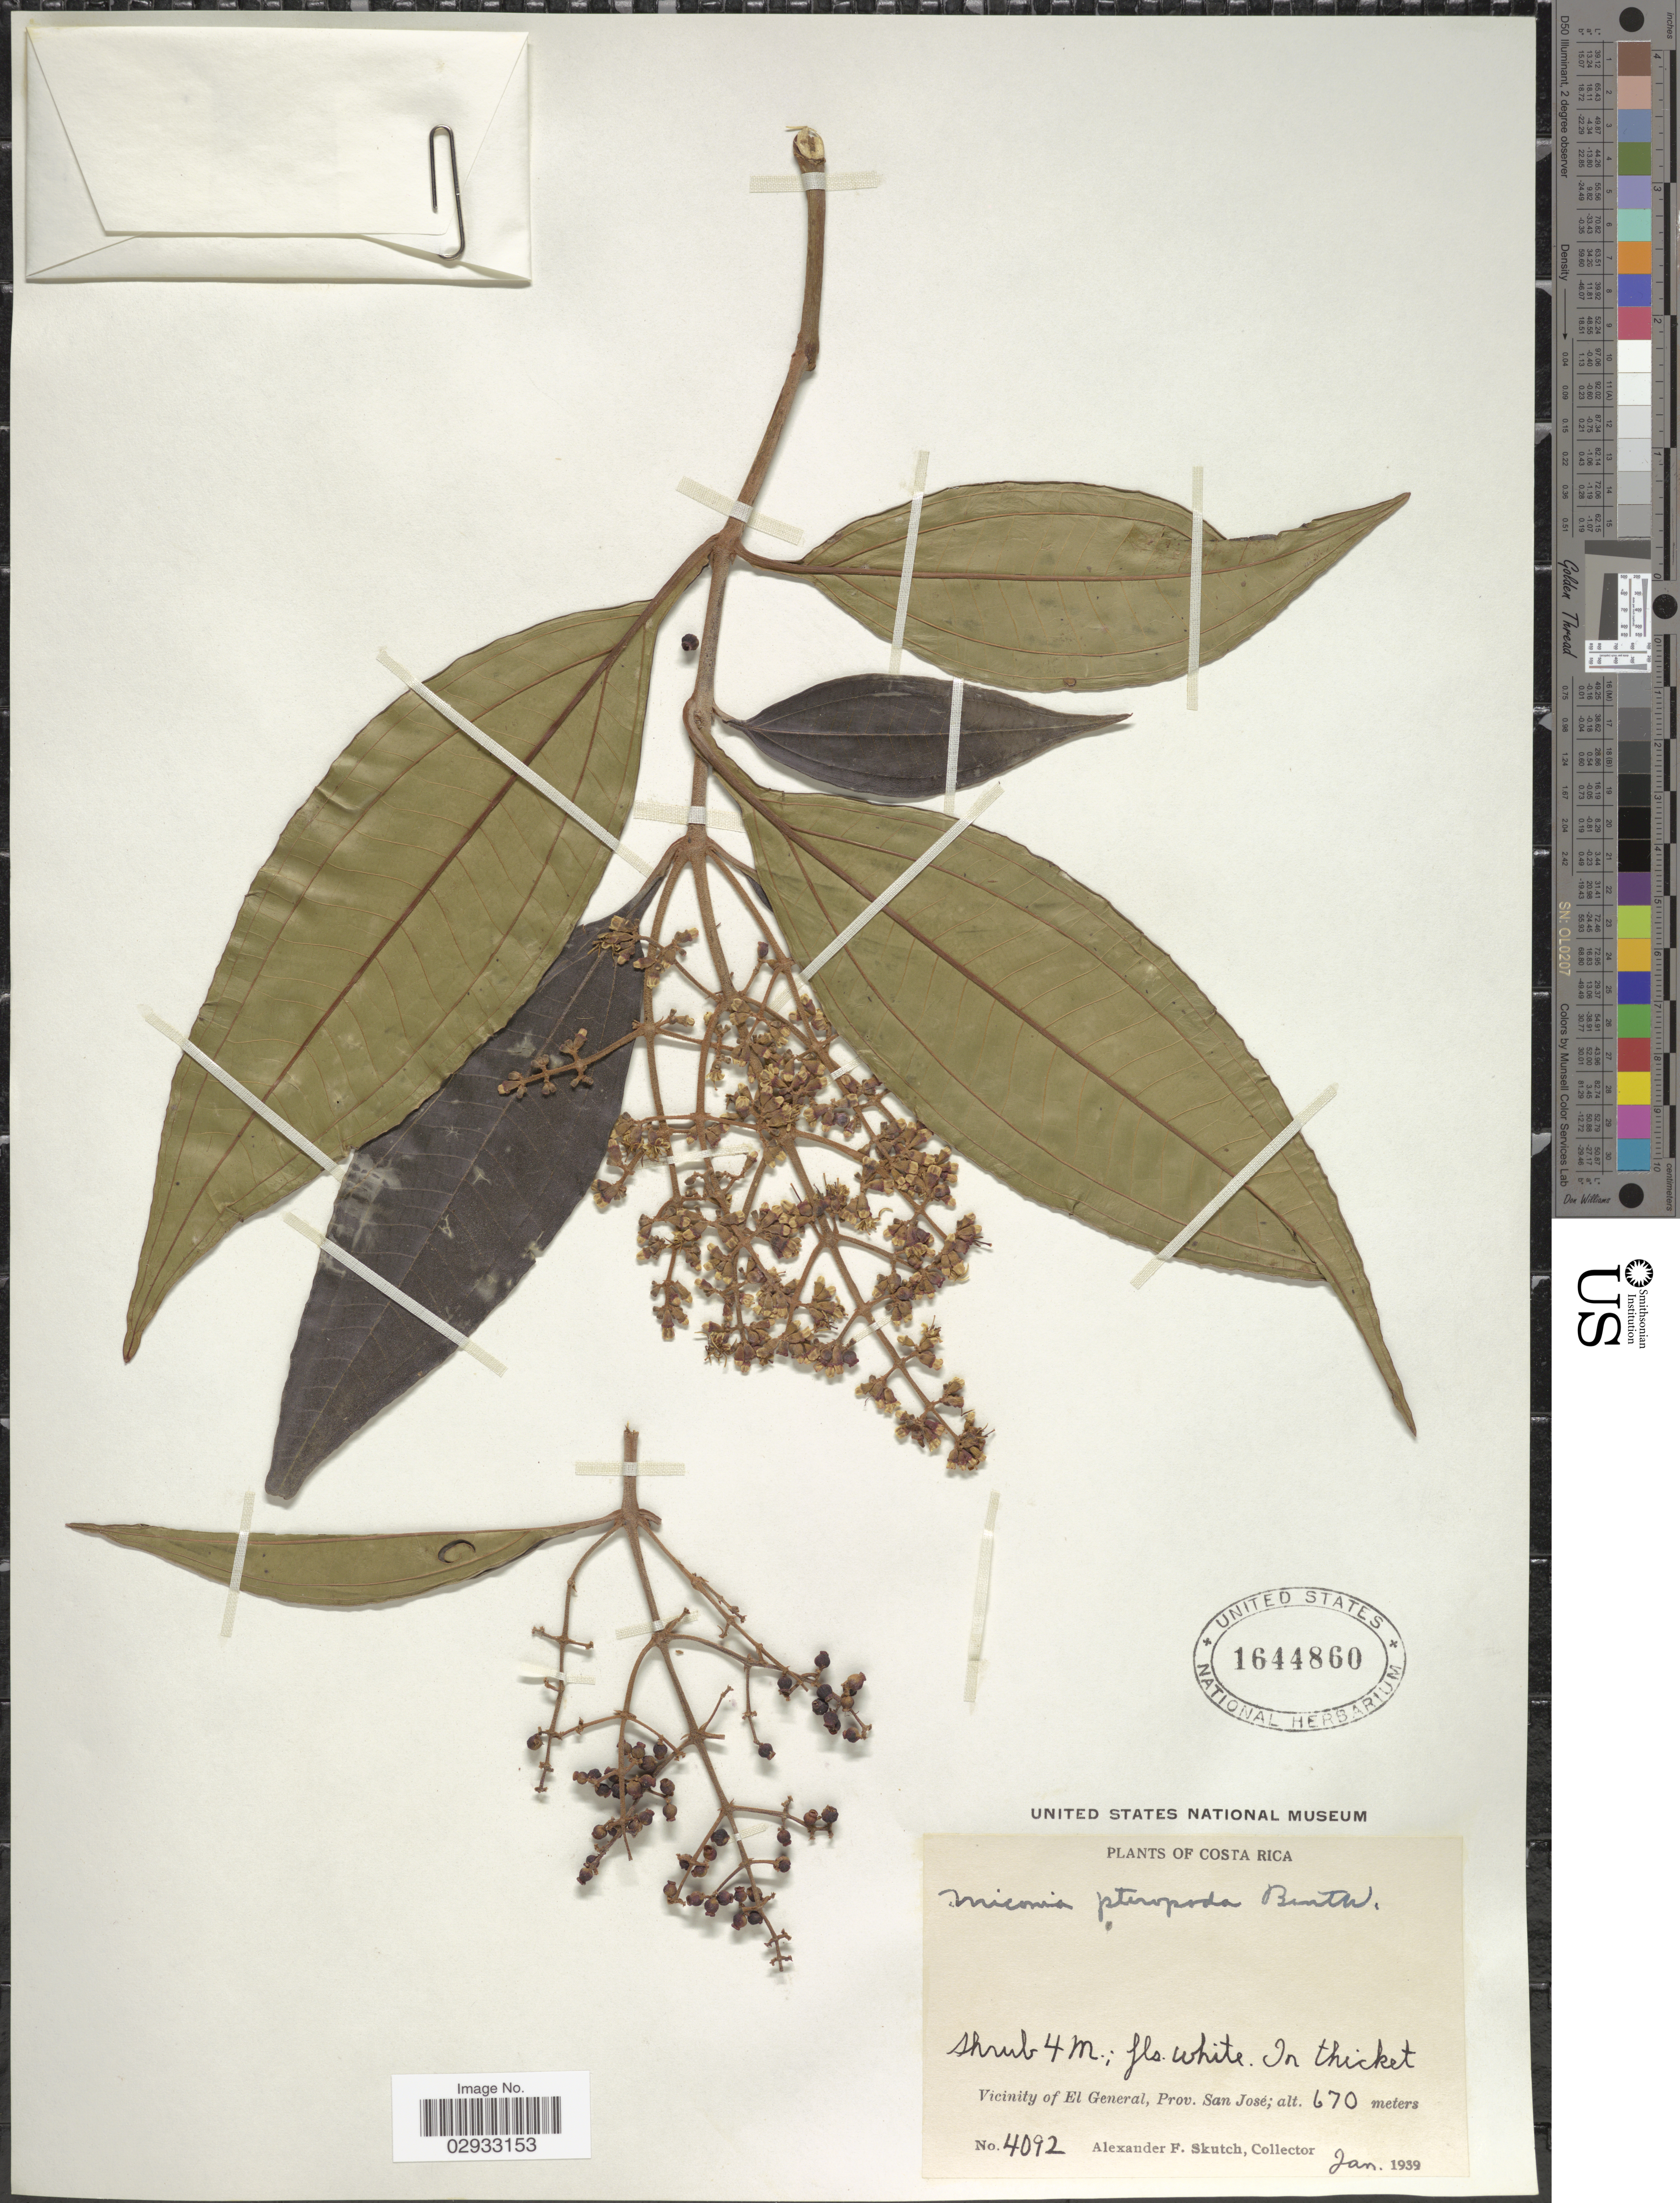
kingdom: Plantae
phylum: Tracheophyta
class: Magnoliopsida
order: Myrtales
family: Melastomataceae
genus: Miconia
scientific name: Miconia pteropoda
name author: Benth.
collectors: A. F. Skutch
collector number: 4092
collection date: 1939-01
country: Costa Rica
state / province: San José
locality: Vicinity of El General, Prov. San José.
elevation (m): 670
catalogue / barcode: US 1644860